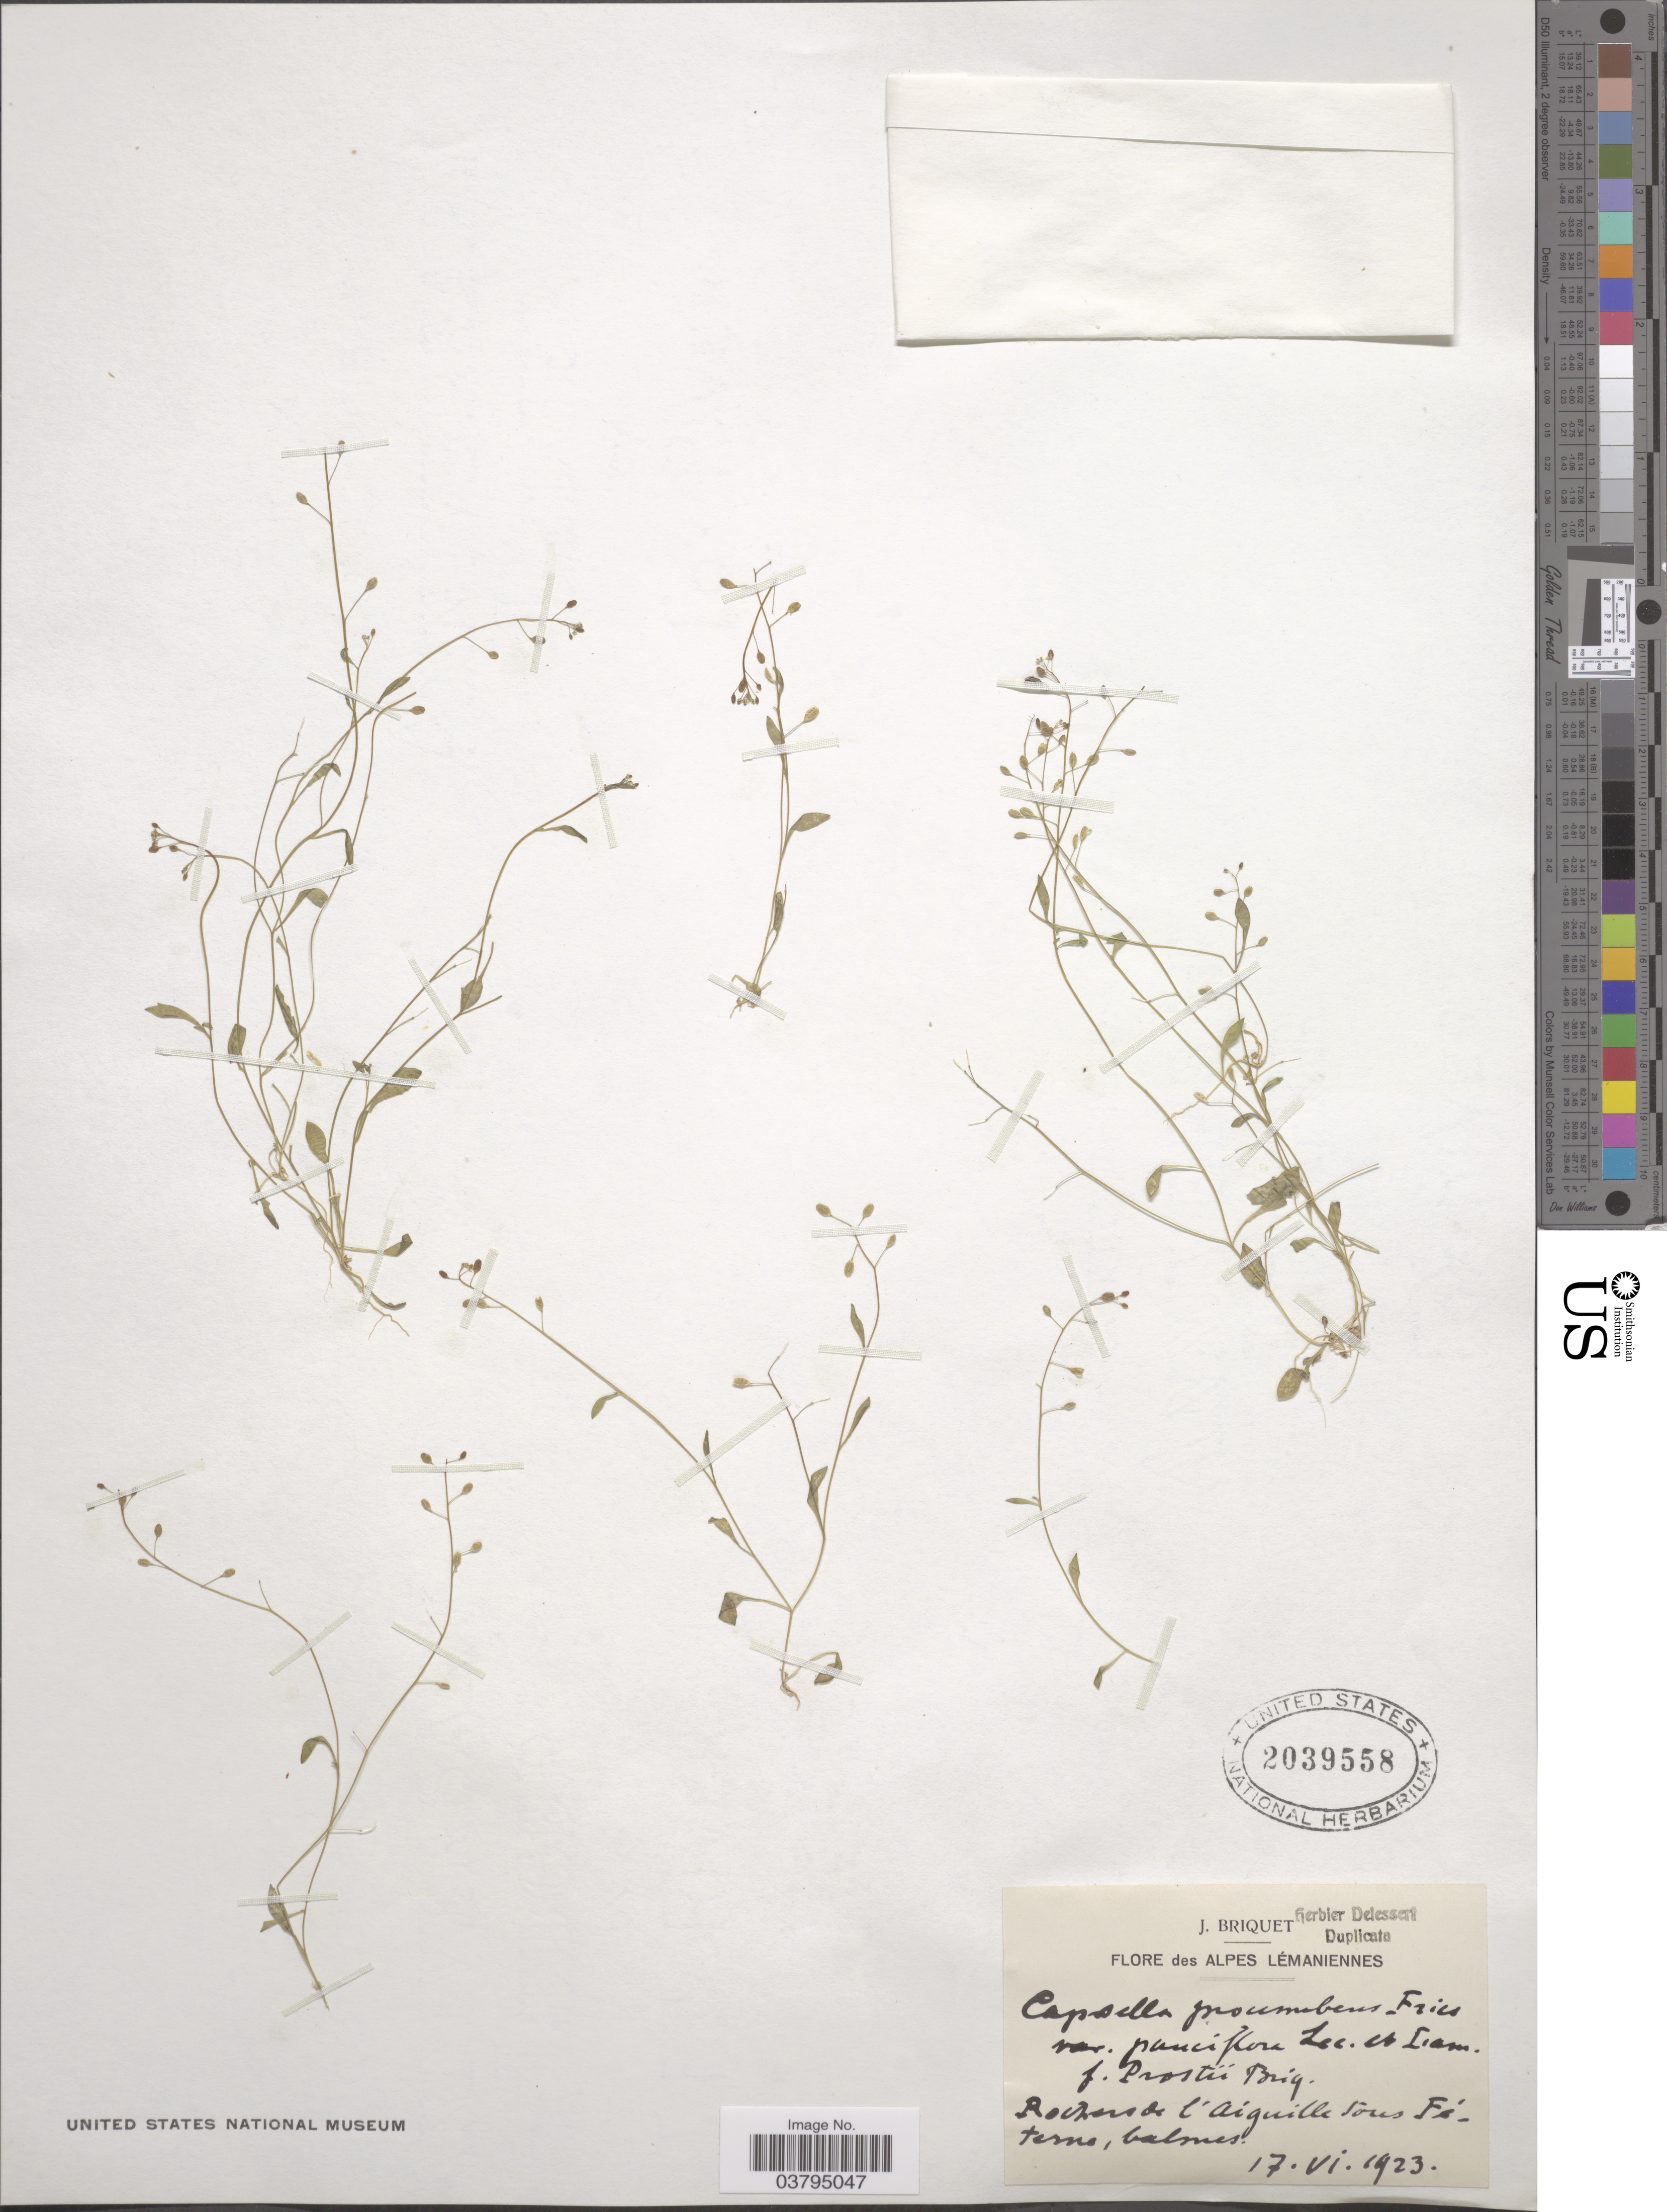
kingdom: Plantae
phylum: Tracheophyta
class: Magnoliopsida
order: Brassicales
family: Brassicaceae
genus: Capsella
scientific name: Capsella procumbens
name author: (L.) Fr.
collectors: J. I. Briquet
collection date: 1923-06-17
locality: Alpes Lémaniennes. Rochers de l'Aiguille sous [interpreted] Féterne [interpreted]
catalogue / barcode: US 2039558